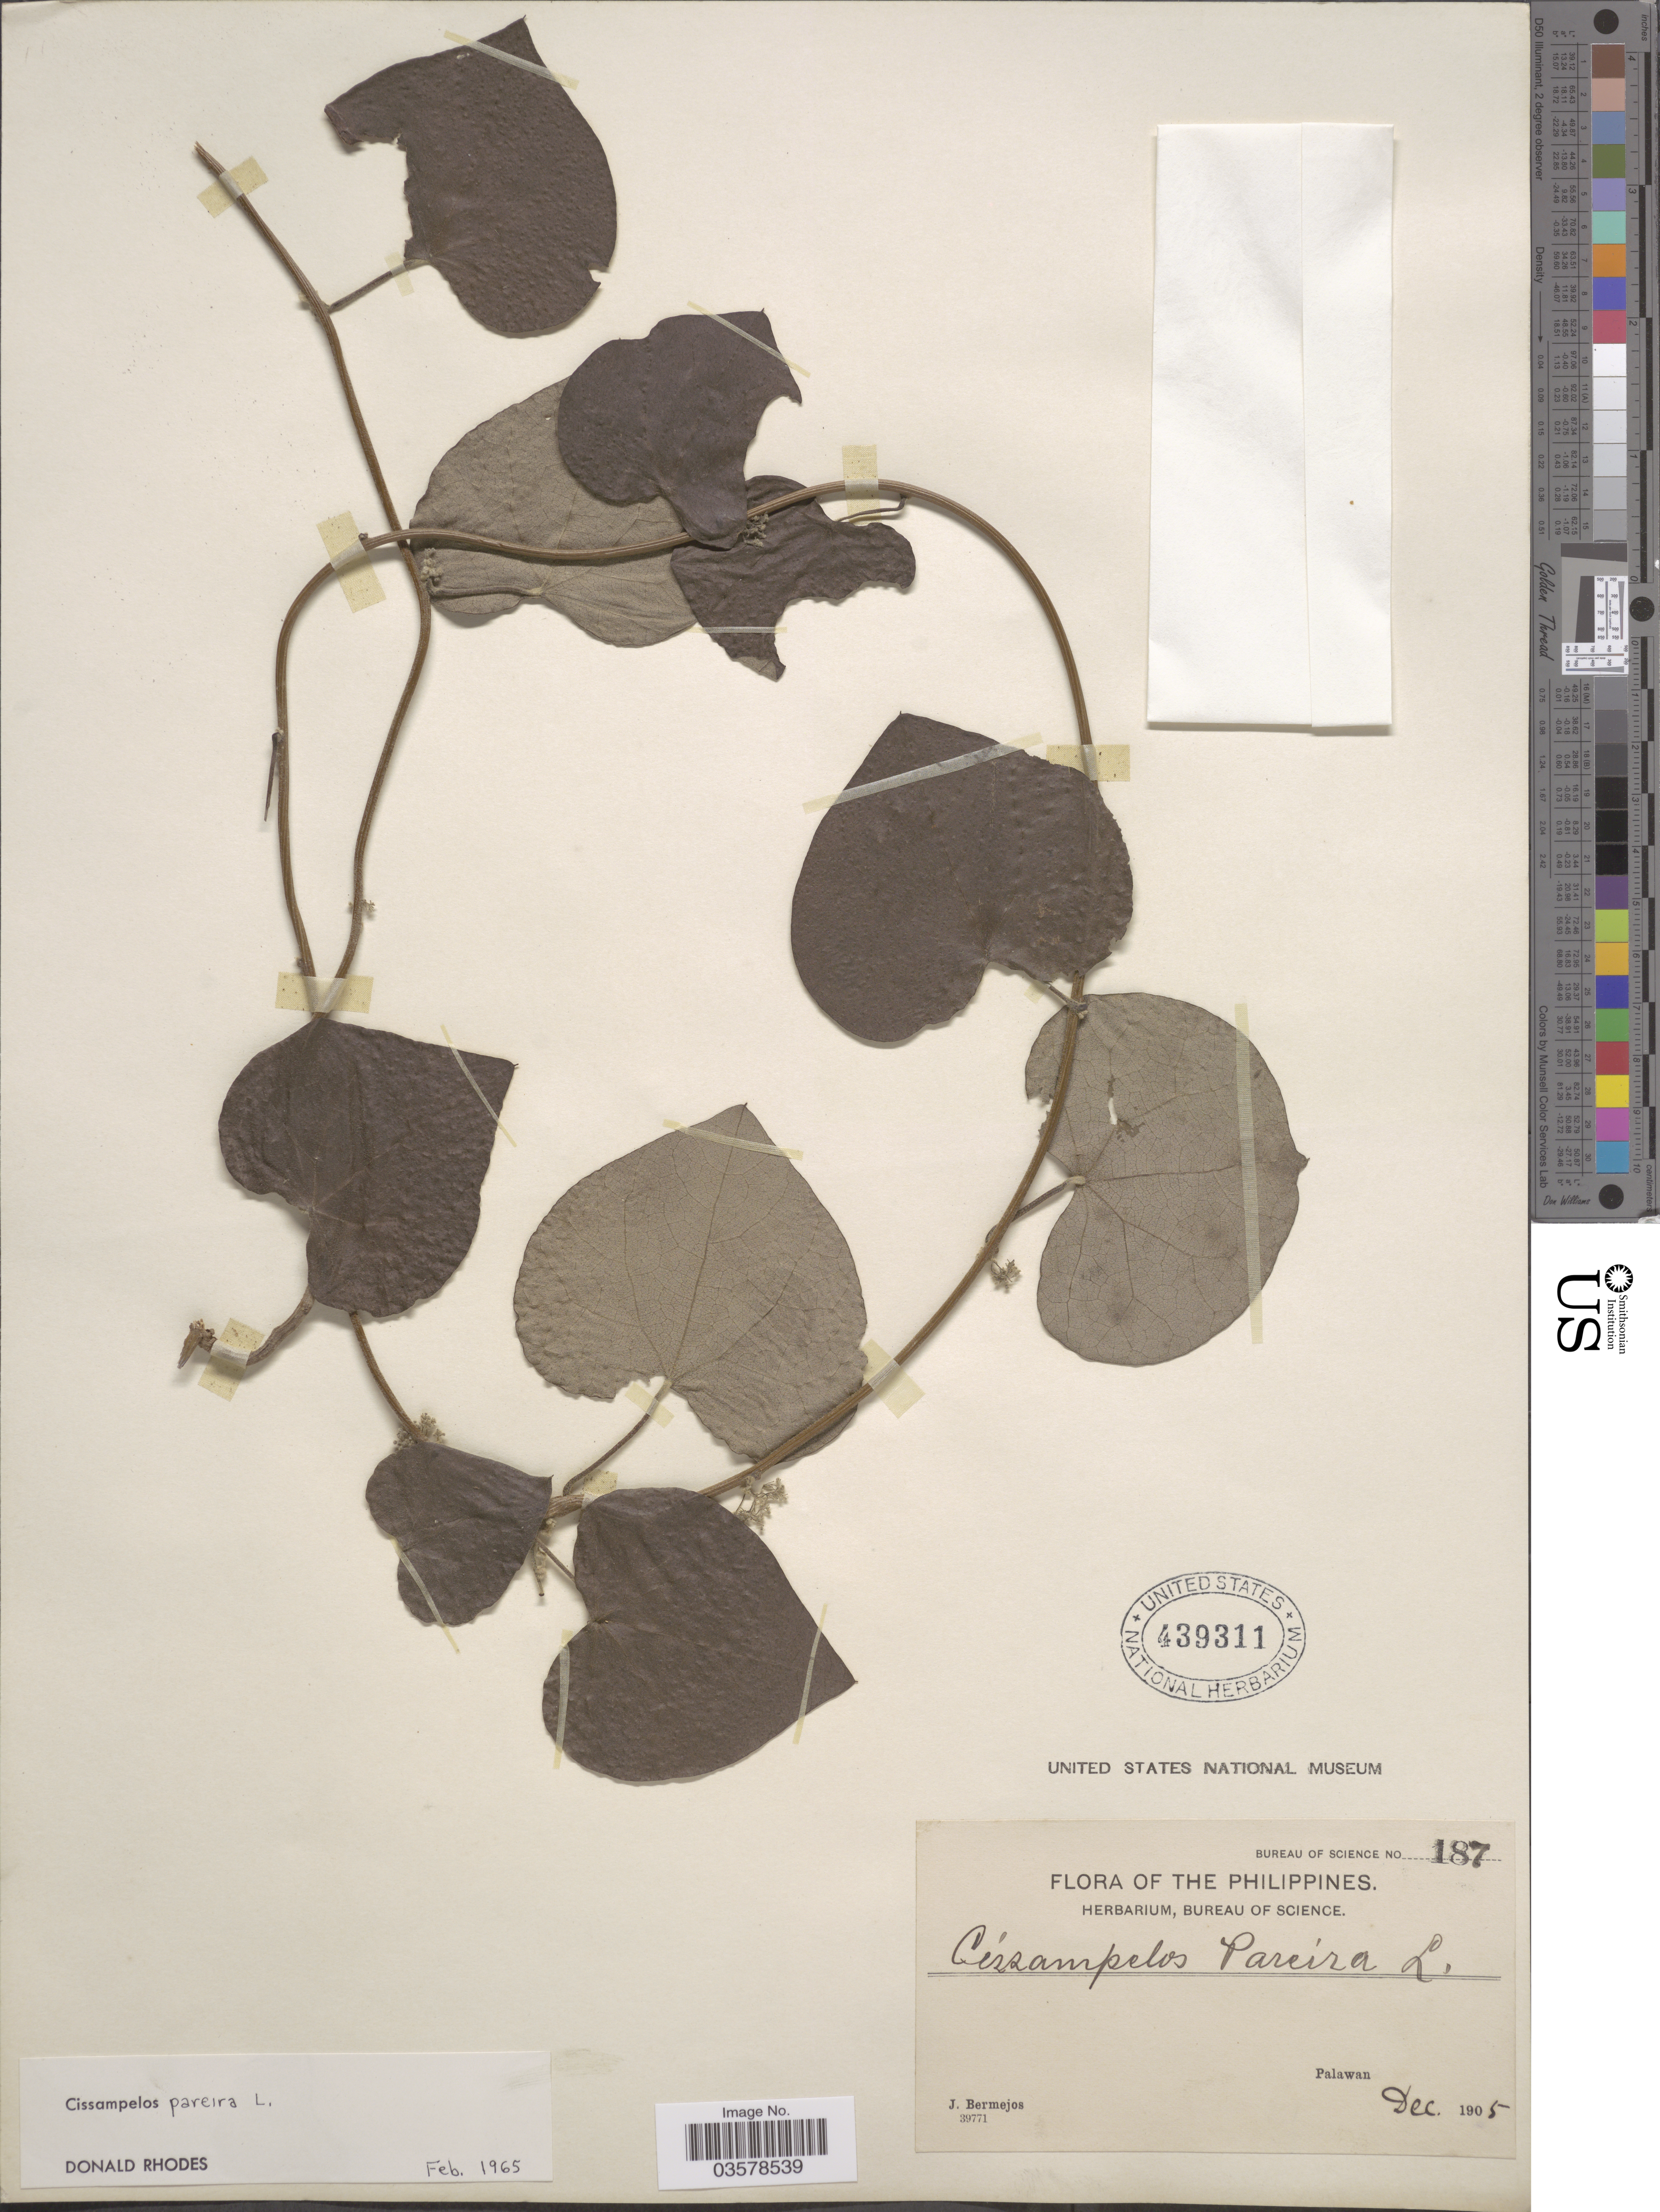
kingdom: Plantae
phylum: Tracheophyta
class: Magnoliopsida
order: Ranunculales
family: Menispermaceae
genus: Cissampelos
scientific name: Cissampelos pareira var. hirsuta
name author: (Buch.-Ham. ex DC.) Forman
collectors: J. Bermejos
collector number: Bureau of Science 187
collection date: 1905-12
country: Philippines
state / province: Mimaropa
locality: Palawan.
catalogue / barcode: US 439311